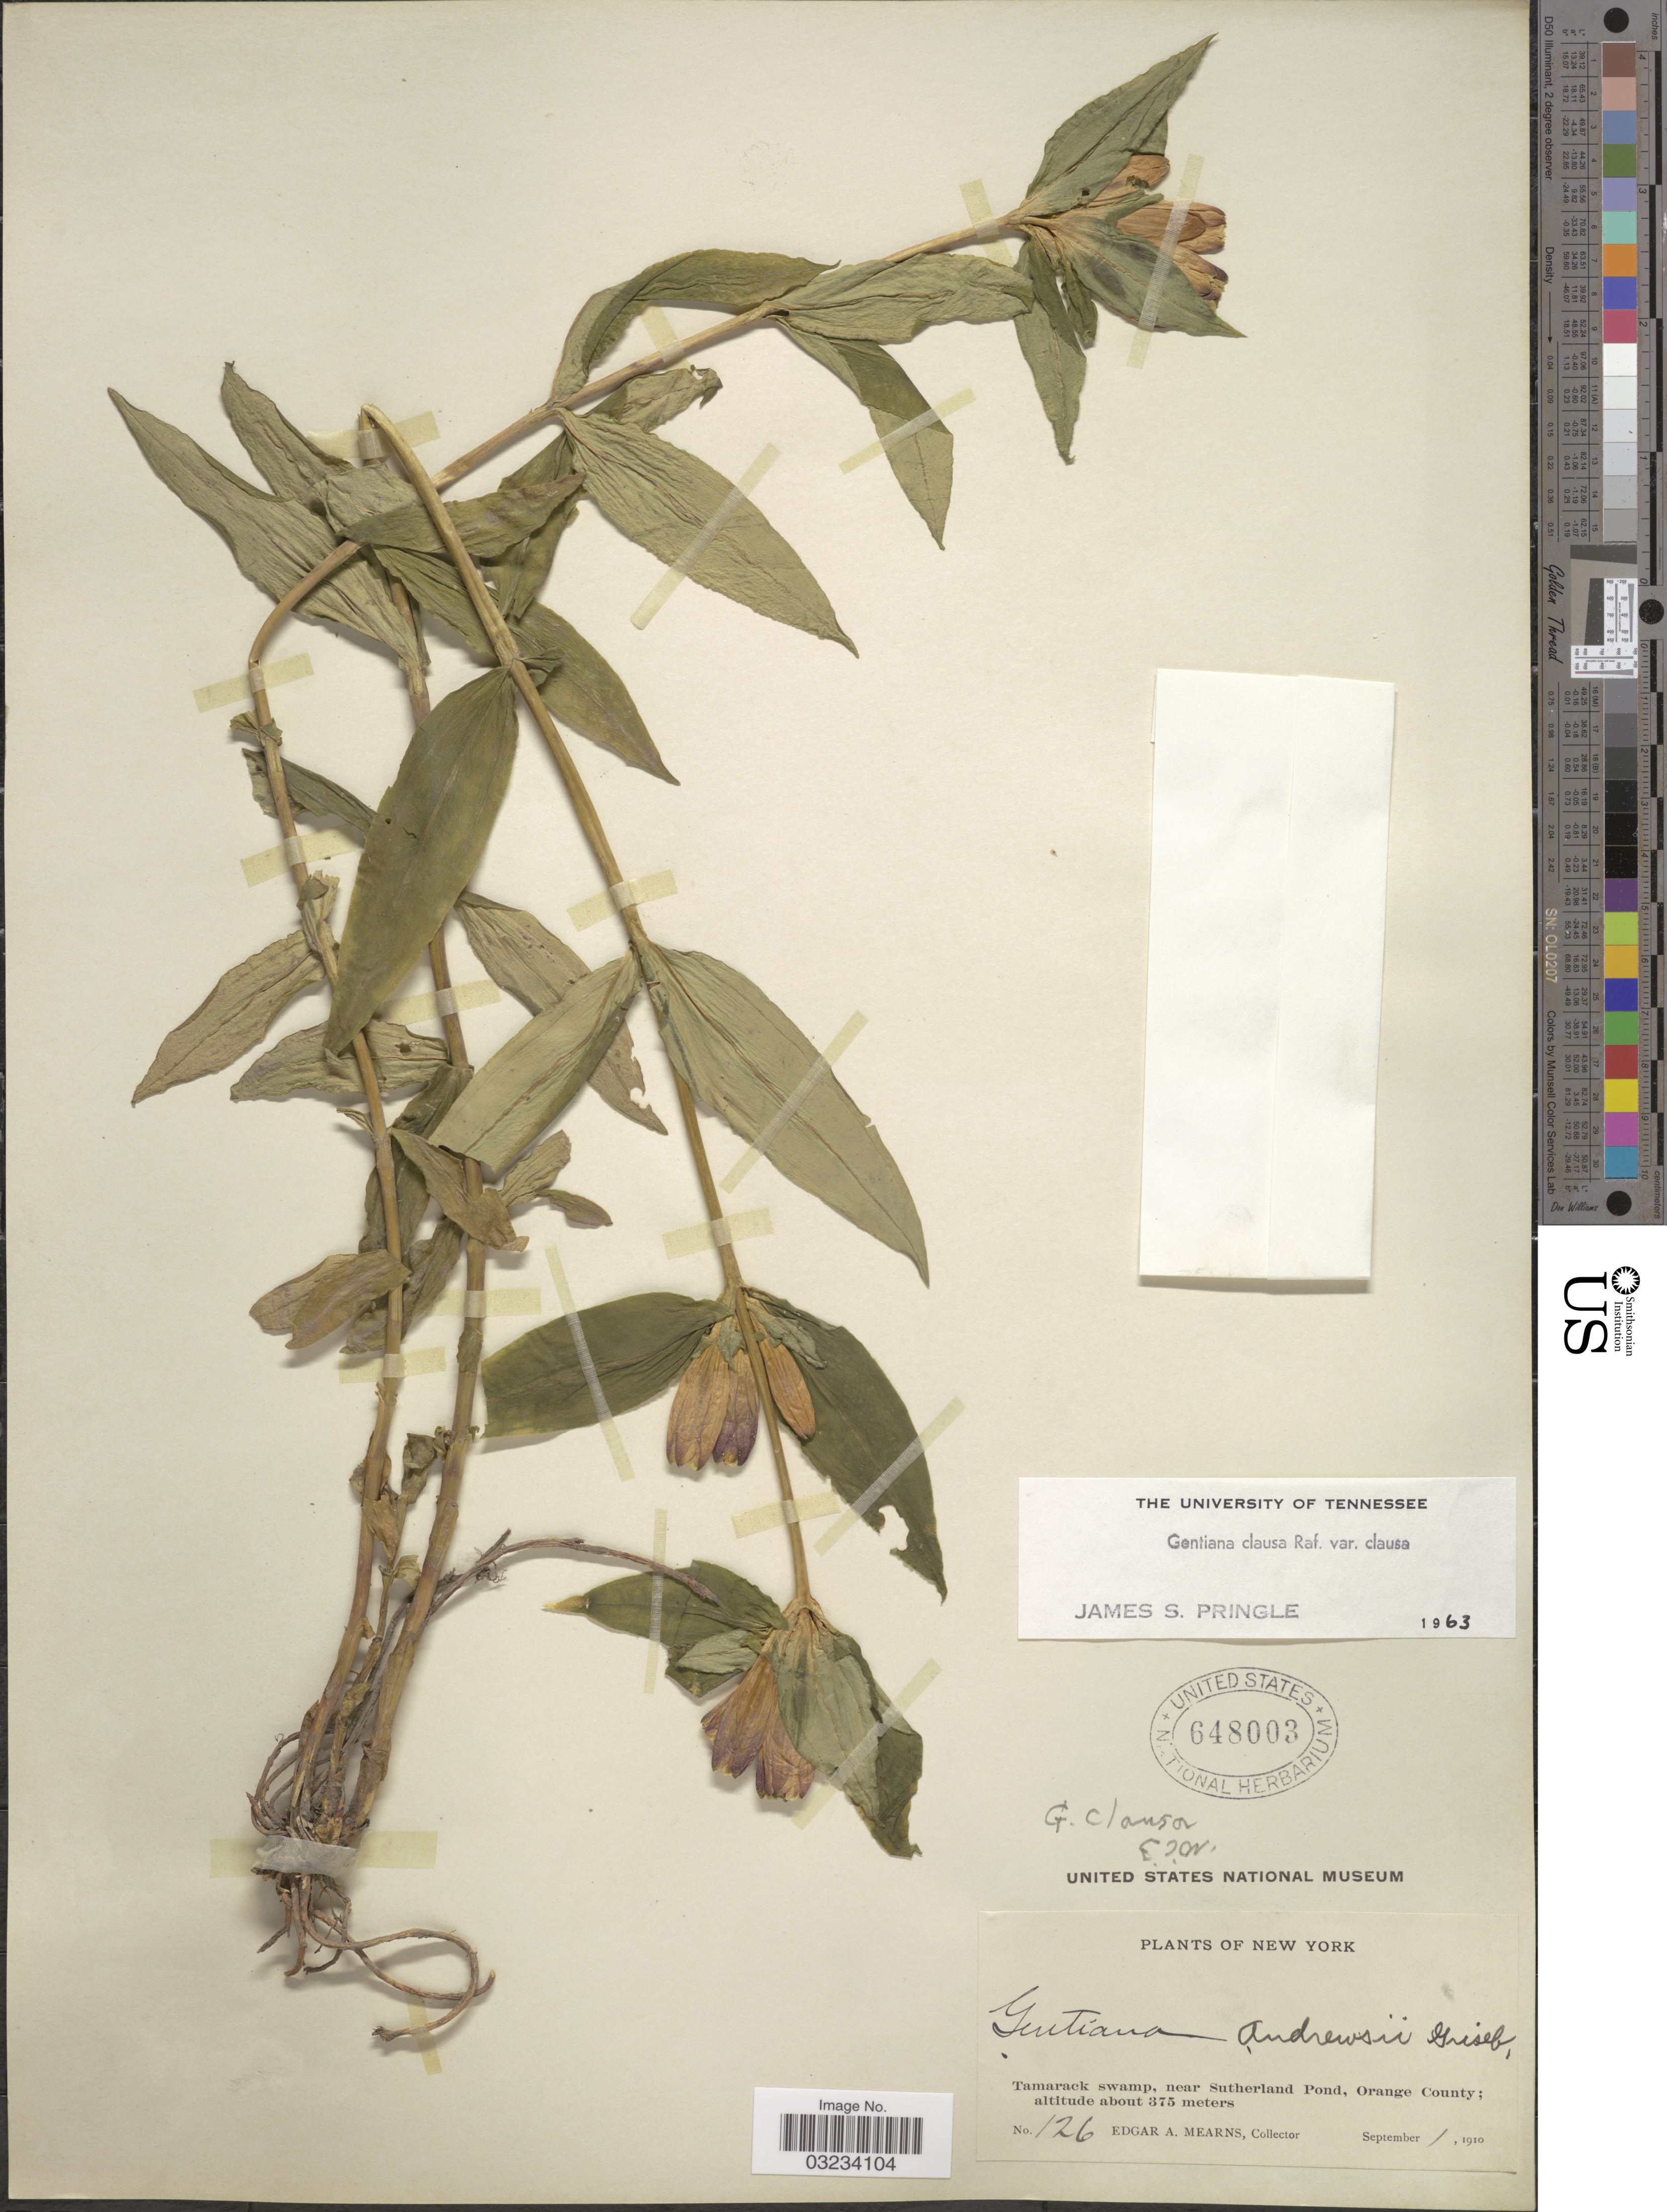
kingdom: Plantae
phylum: Tracheophyta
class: Magnoliopsida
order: Gentianales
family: Gentianaceae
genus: Gentiana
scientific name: Gentiana clausa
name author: Raf.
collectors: E. A. Mearns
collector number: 126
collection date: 1910-09-01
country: United States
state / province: New York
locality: Tamarack swamp, near Sutherland Pond, Orange County.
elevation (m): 375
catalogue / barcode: US 648003